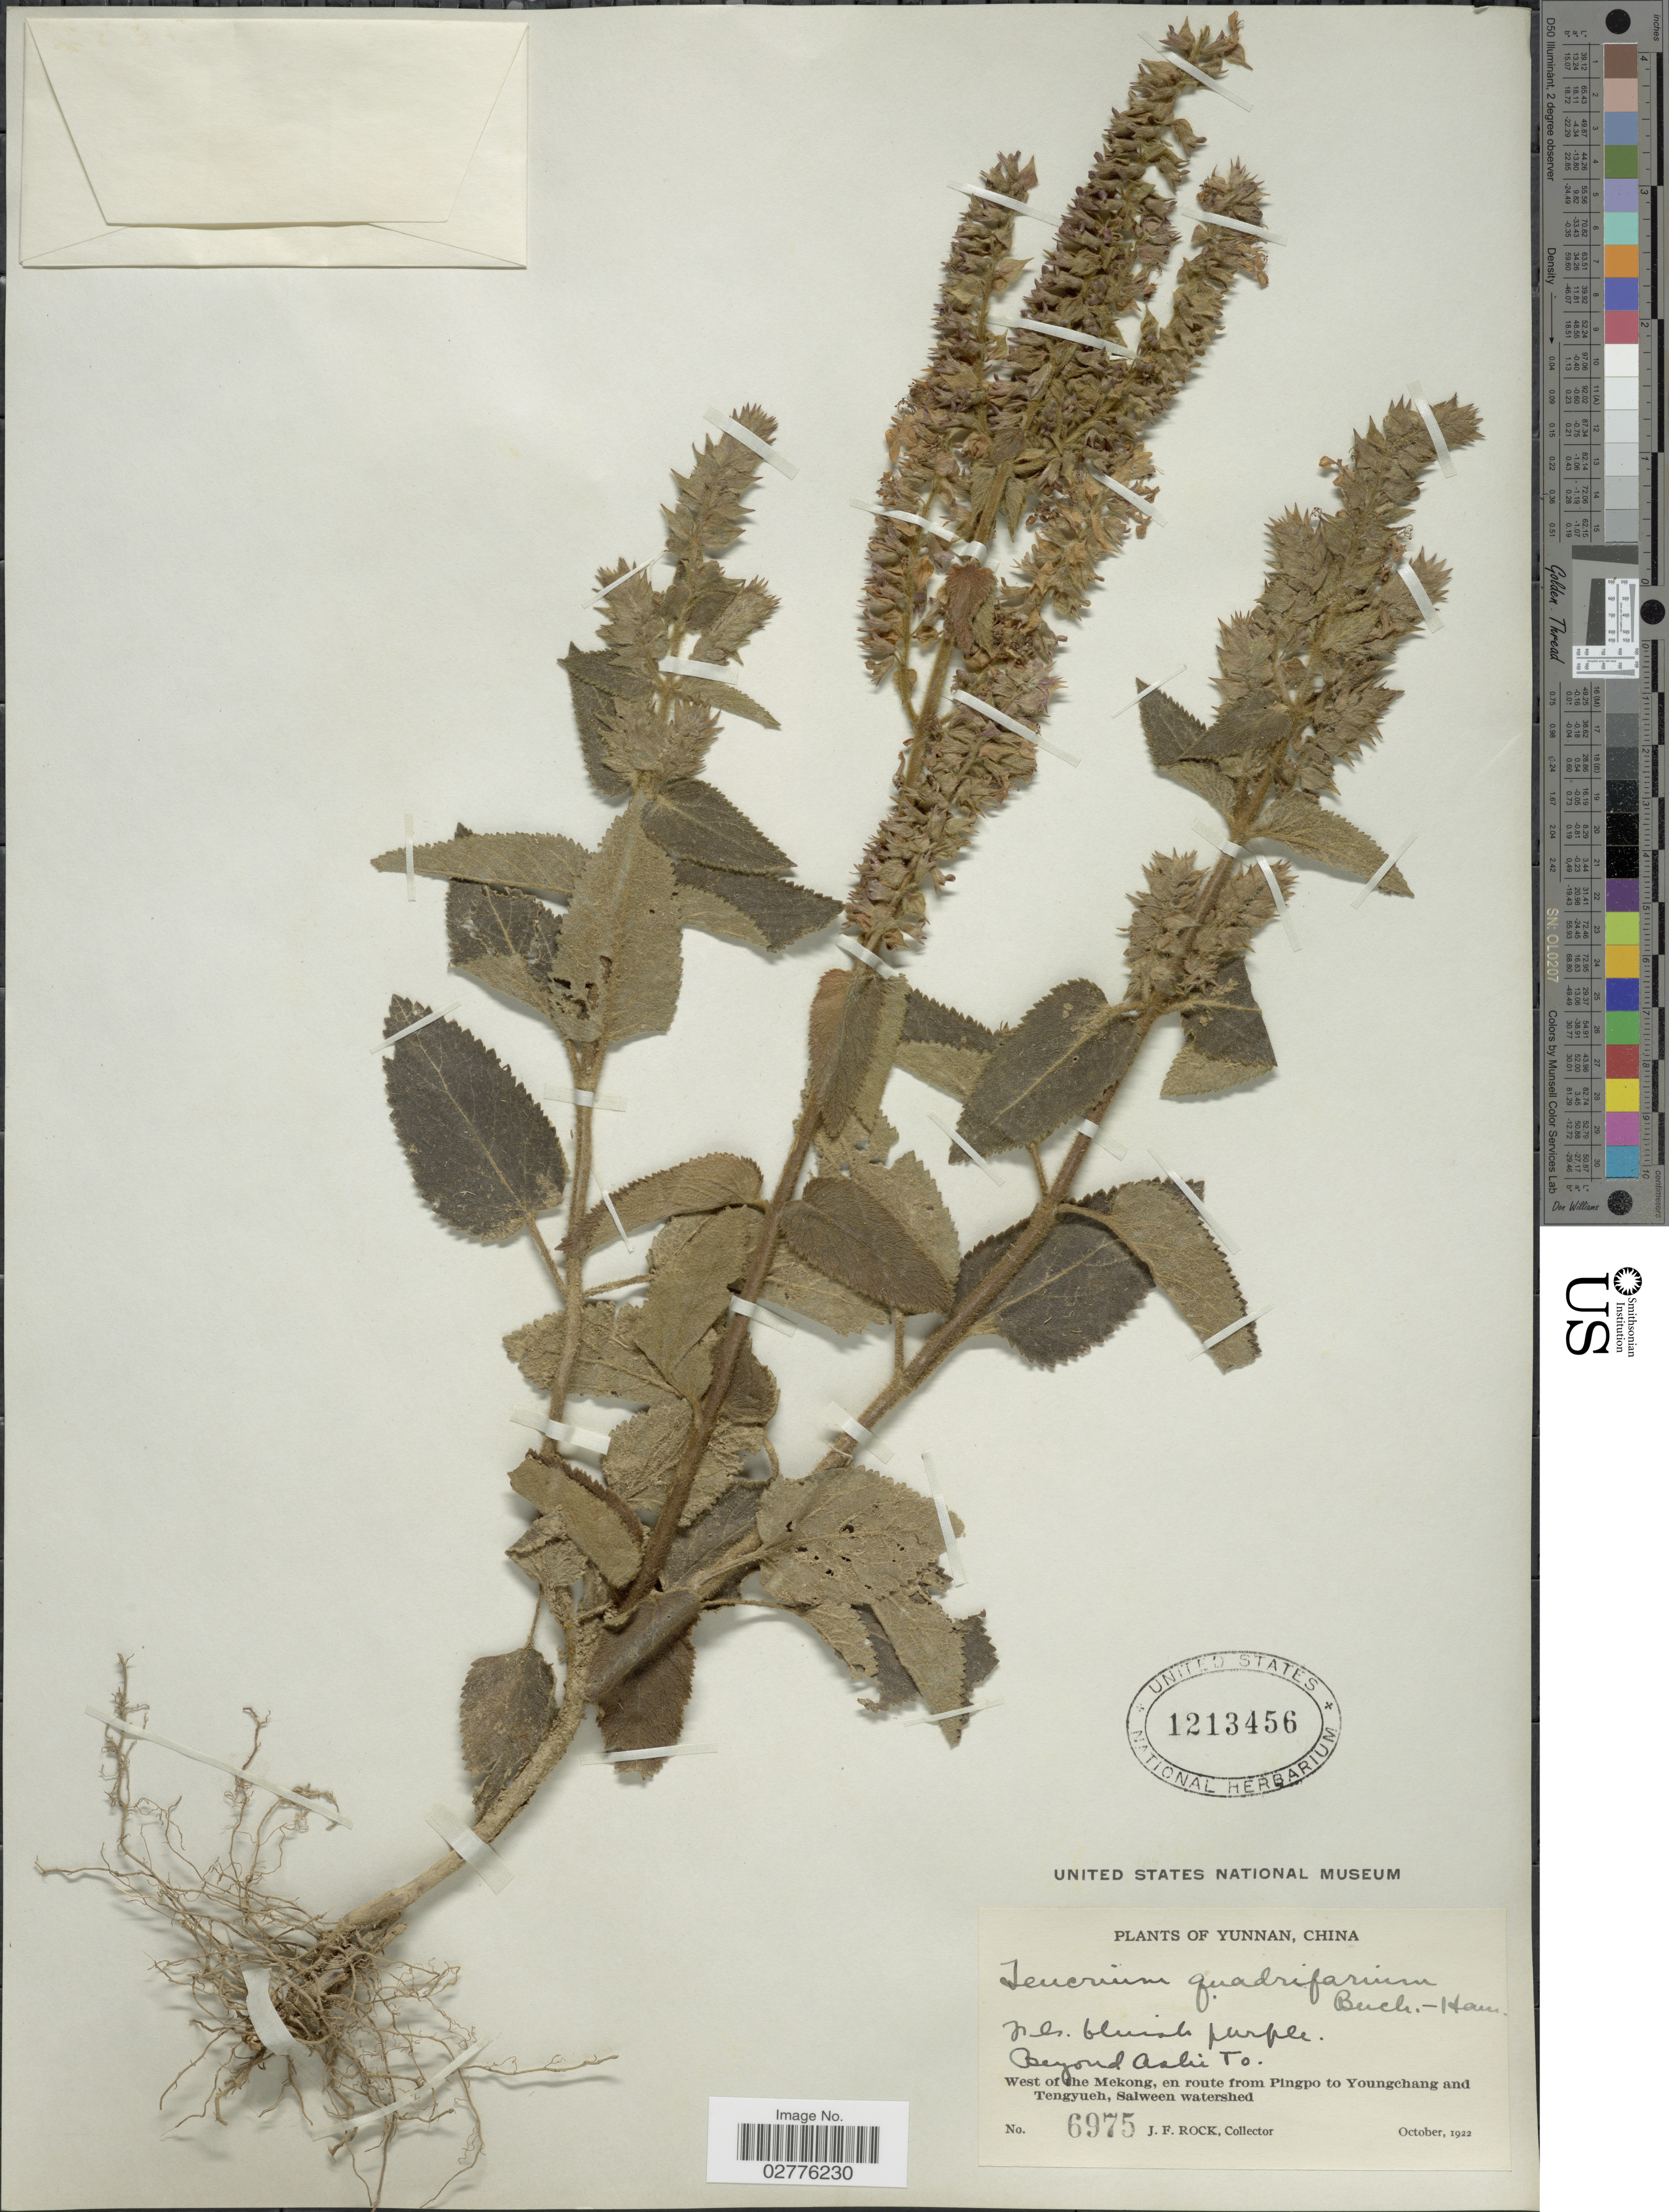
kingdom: Plantae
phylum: Tracheophyta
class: Magnoliopsida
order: Lamiales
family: Lamiaceae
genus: Teucrium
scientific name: Teucrium quadrifarium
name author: Buch.-Ham. ex D. Don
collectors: J. Rock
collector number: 6975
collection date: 1922-10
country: China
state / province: Yunnan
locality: Beyond Ashi To, West of the Mekong, en route from Pingpo to Youngchang and Tengyueh, Salween watershed.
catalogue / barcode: US 1213456